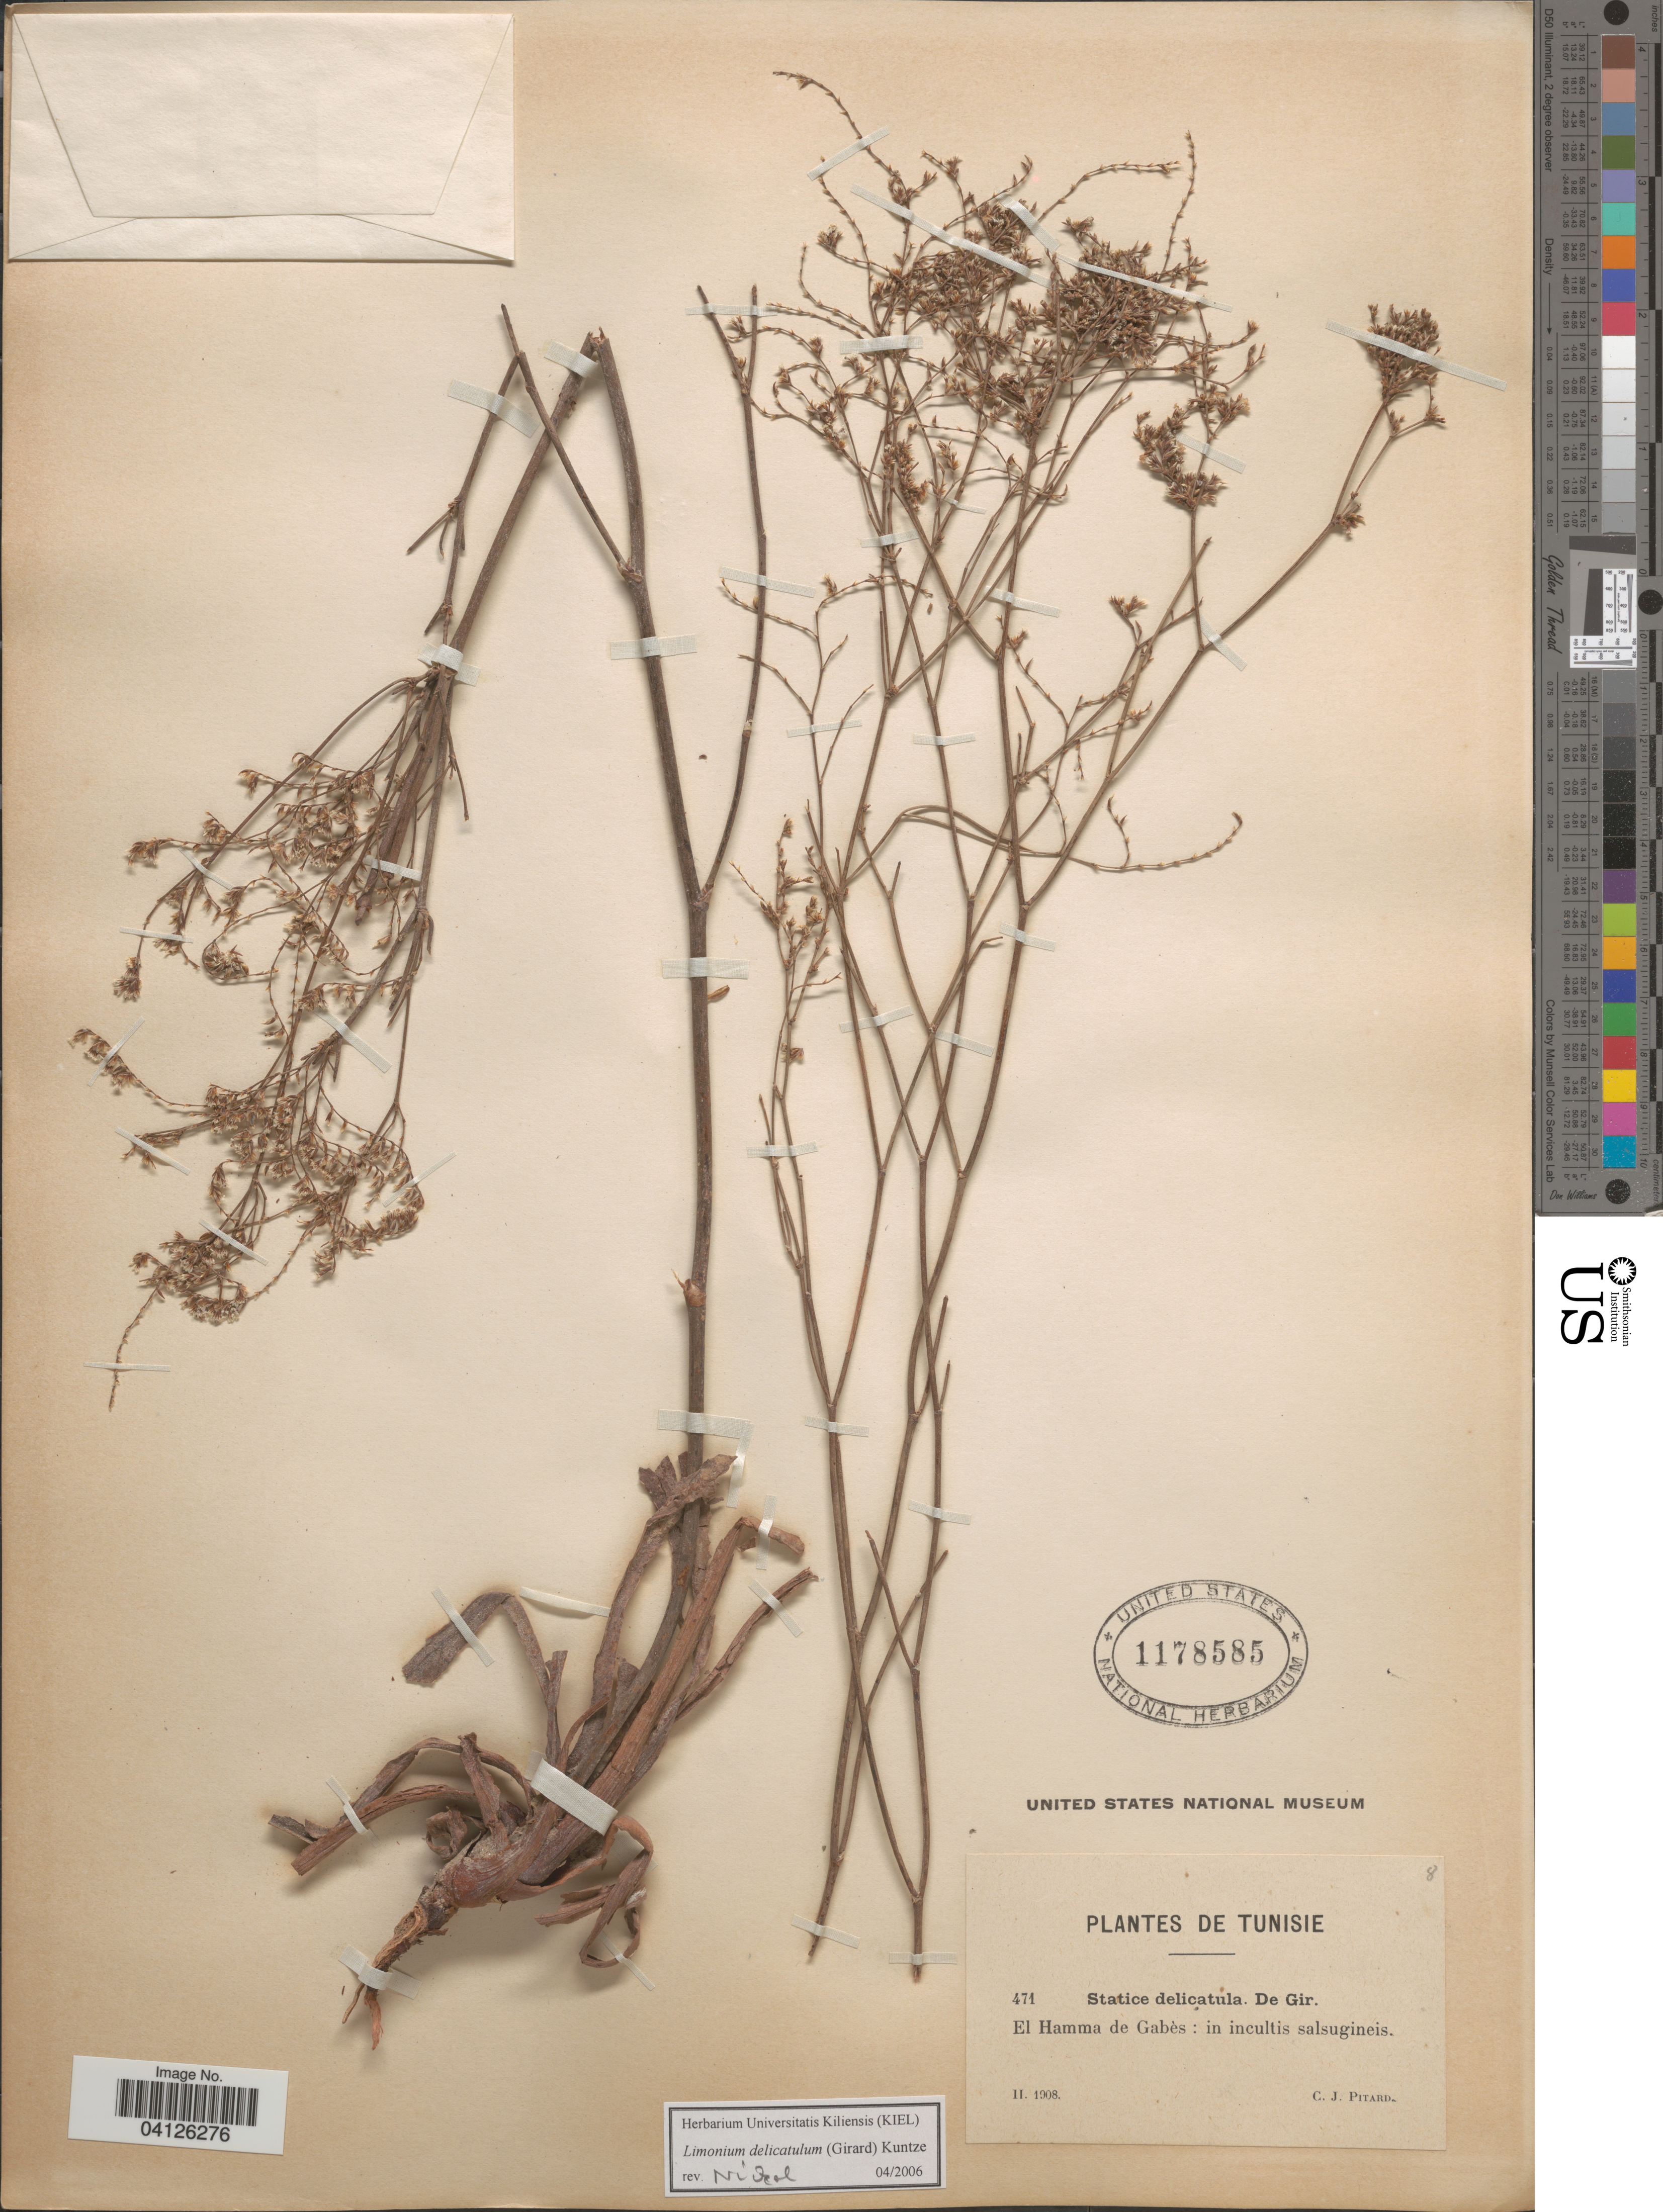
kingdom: Plantae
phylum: Tracheophyta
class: Magnoliopsida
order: Caryophyllales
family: Plumbaginaceae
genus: Limonium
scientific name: Limonium delicatulum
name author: (Girard) Kuntze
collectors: C. Pitard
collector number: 471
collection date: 1908-02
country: Tunisia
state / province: Gabès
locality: Tunisie. El Hamma de Gabès.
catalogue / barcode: US 1178585